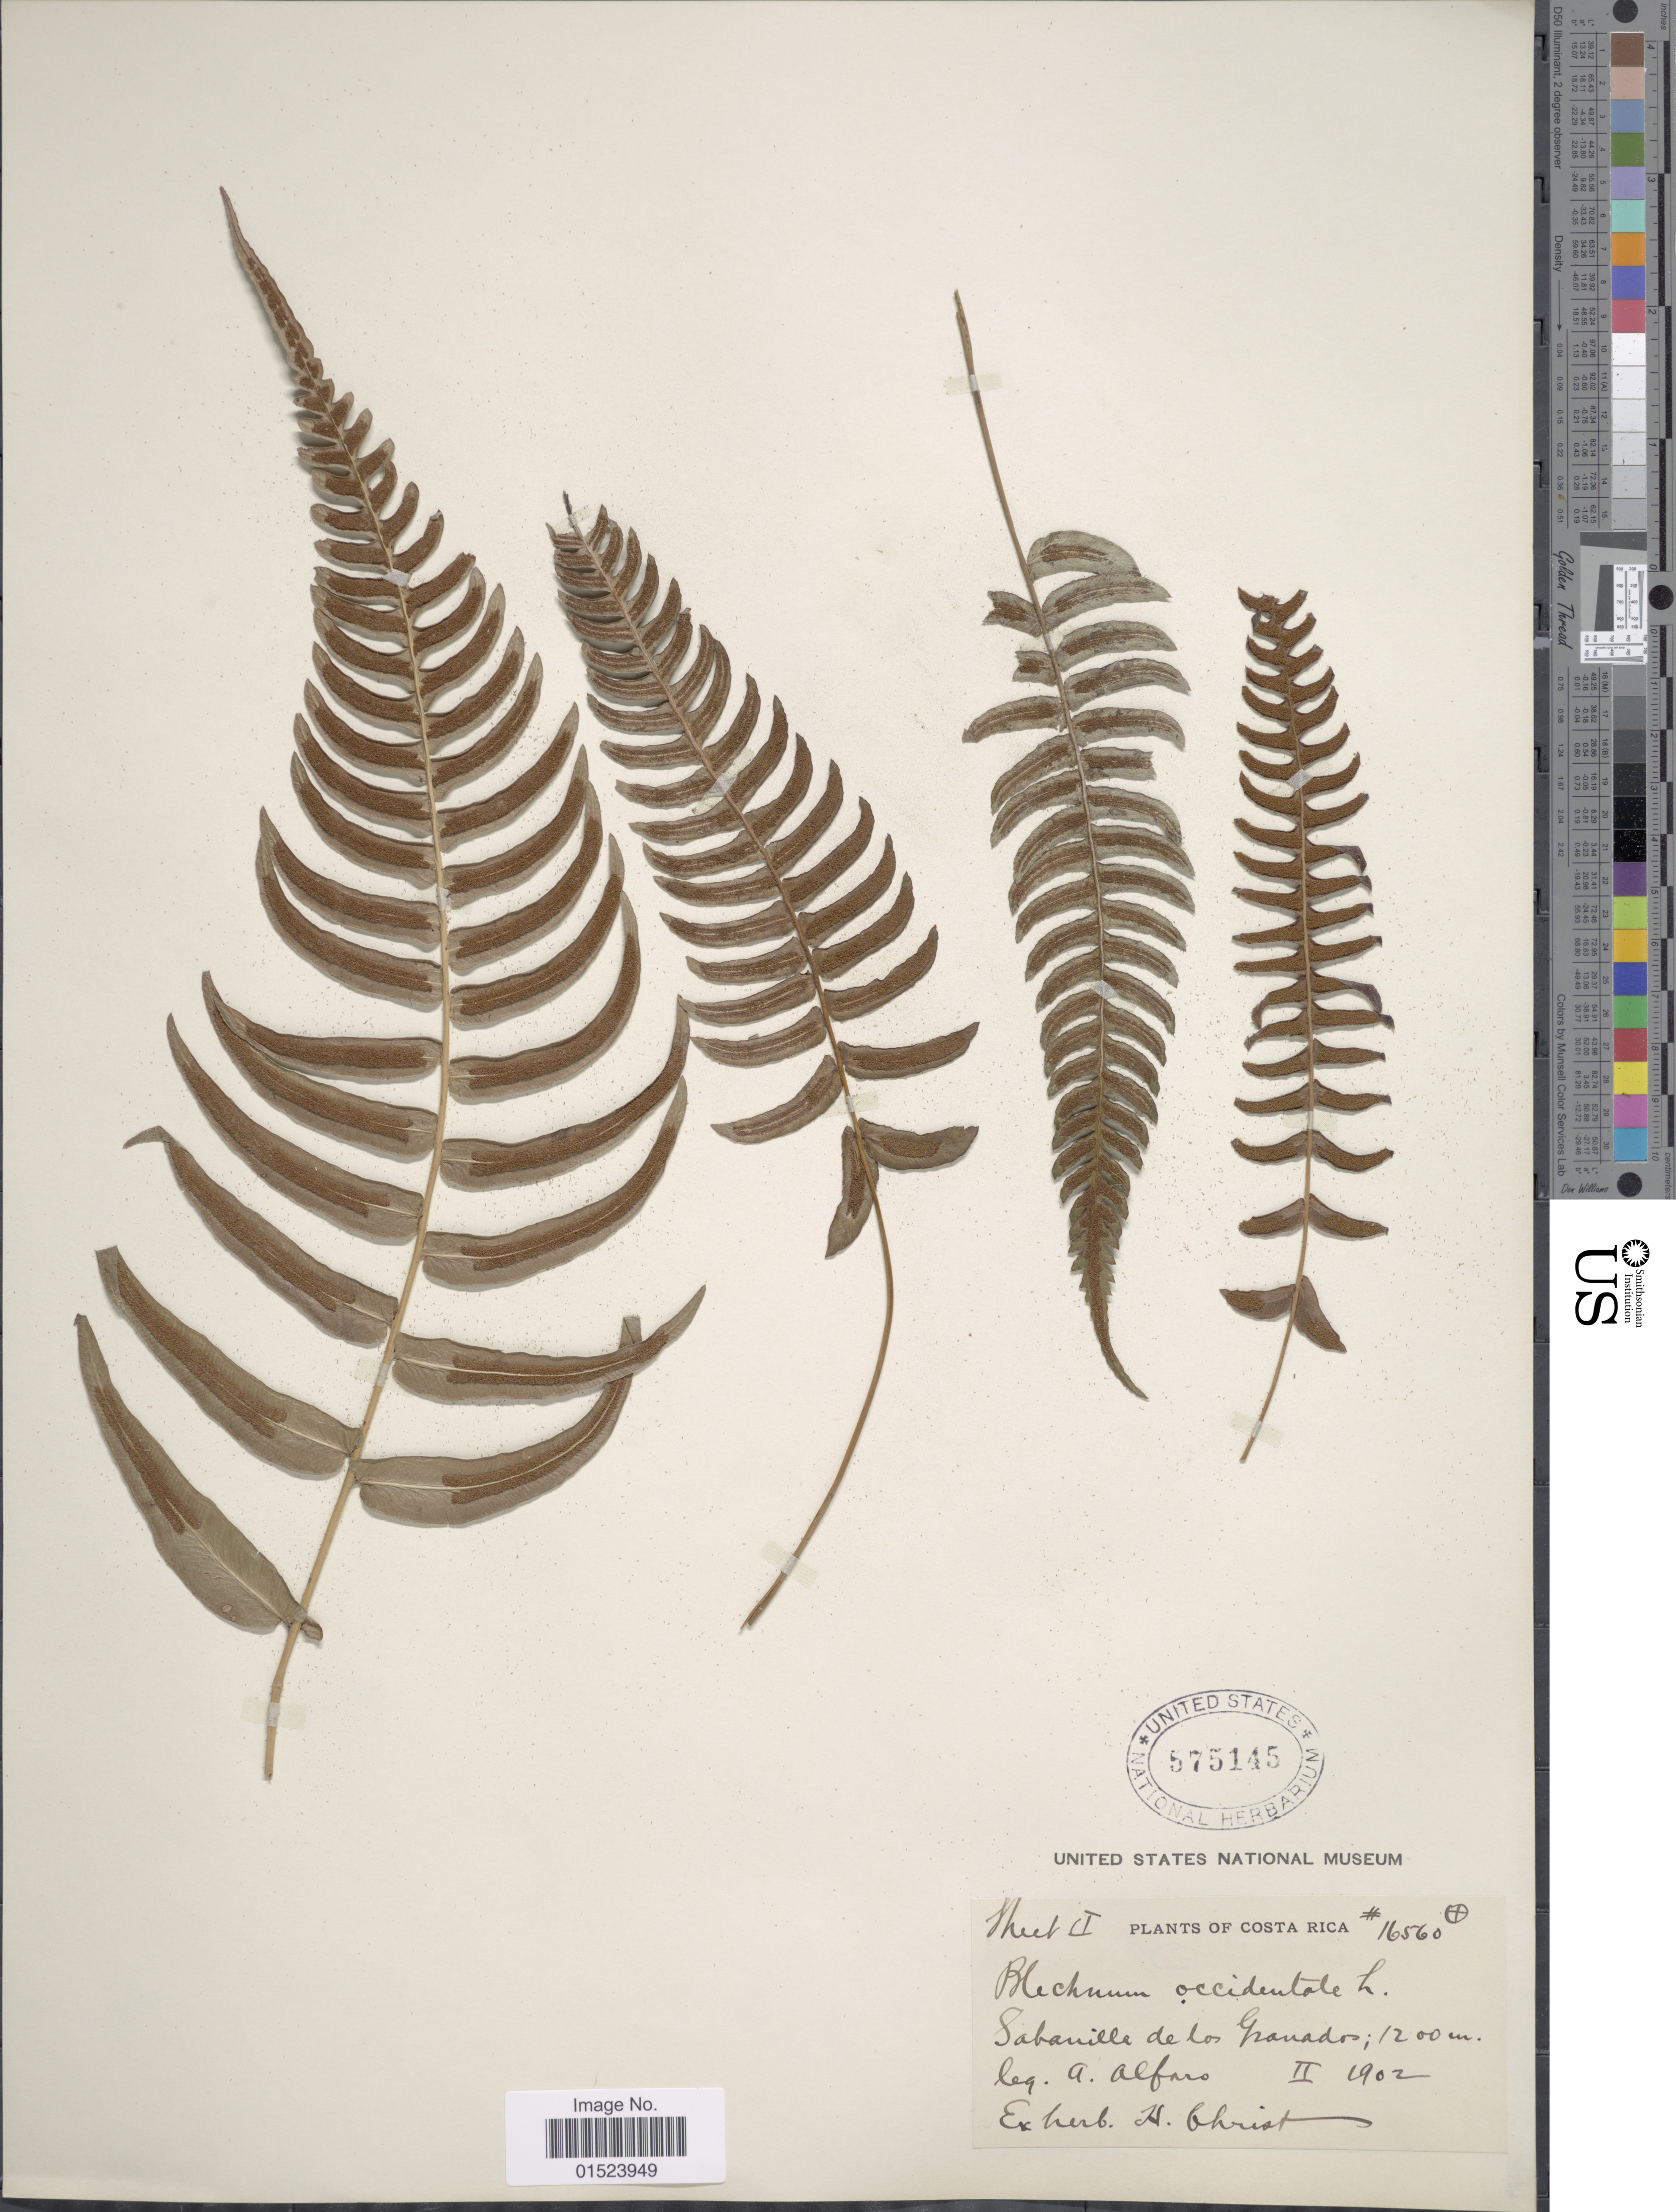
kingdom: Plantae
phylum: Tracheophyta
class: Polypodiopsida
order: Polypodiales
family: Blechnaceae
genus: Blechnum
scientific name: Blechnum glandulosum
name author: Link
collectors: A. Alfaro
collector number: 16560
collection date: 1902-02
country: Costa Rica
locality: Sabanilla de los Granados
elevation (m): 1200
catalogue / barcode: US 575145